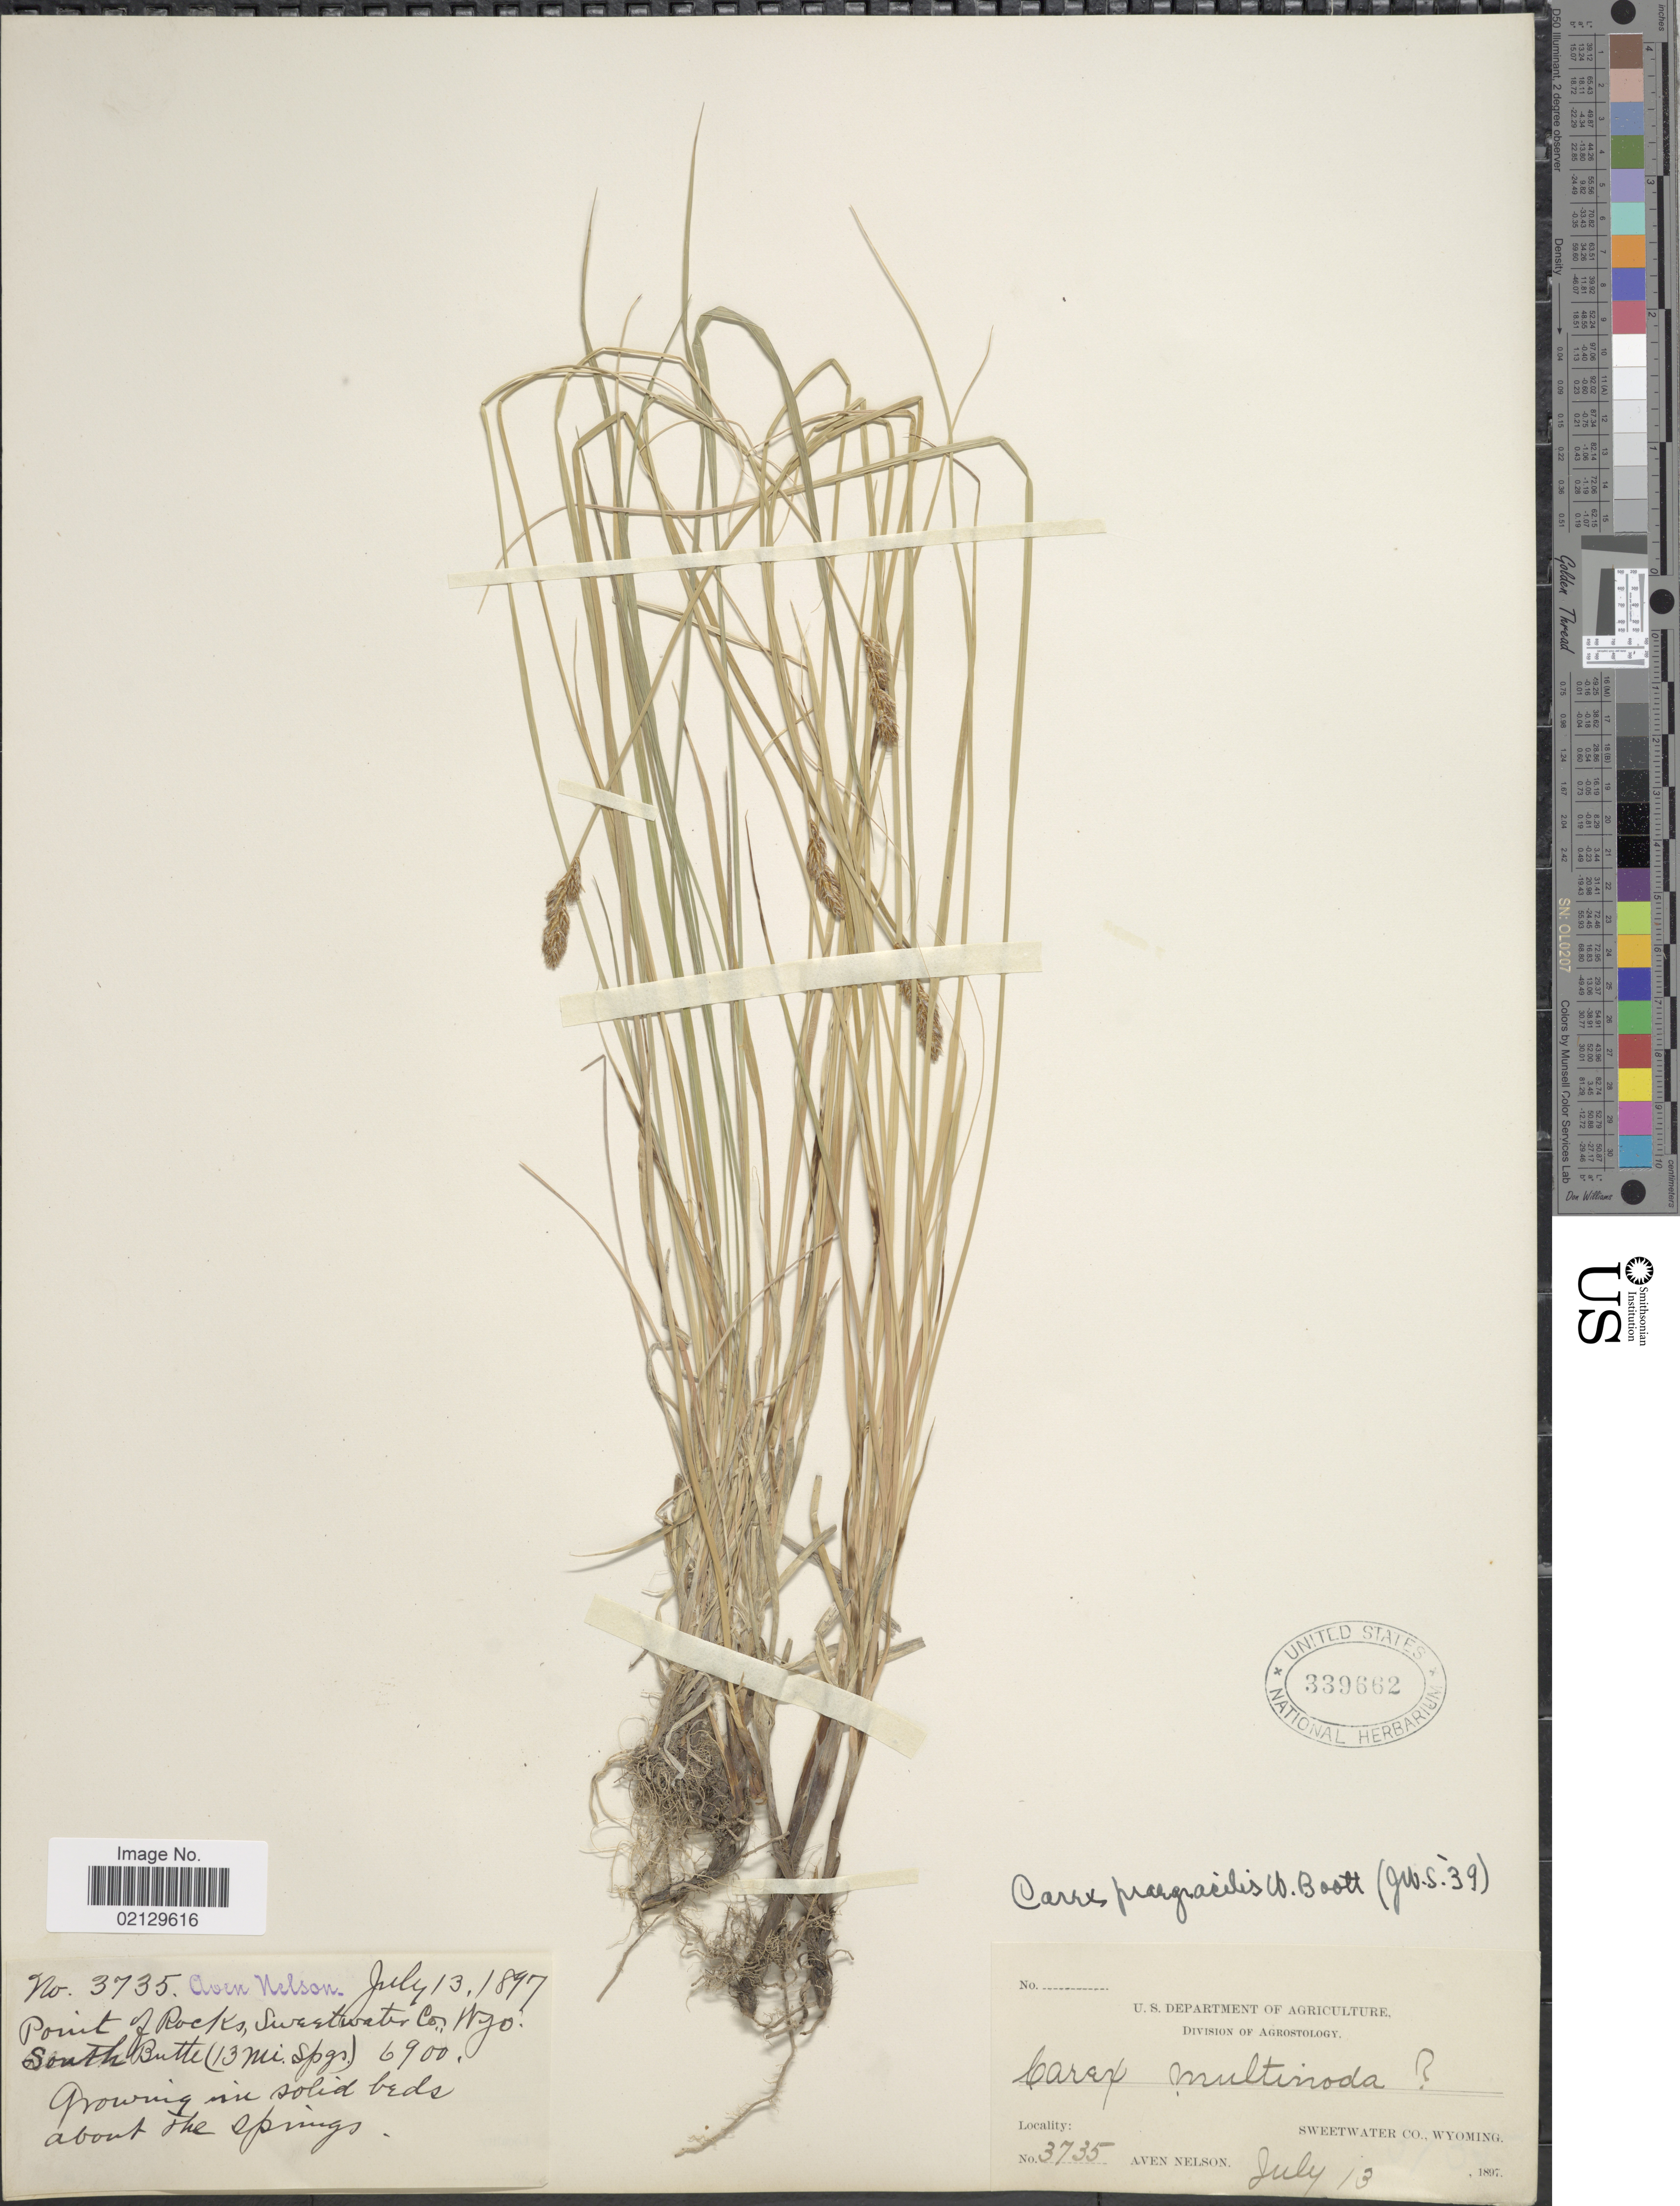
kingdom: Plantae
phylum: Tracheophyta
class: Liliopsida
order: Poales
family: Cyperaceae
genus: Carex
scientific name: Carex praegracilis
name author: W. Boott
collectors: A. Nelson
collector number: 3735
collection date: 1897-07-13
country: United States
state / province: Wyoming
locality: Sweetwater Co., Wyoming. Growing in solid beds about the springs. Point of rocks, South Butte (13 mi. spr.)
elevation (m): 2103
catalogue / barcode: US 339662